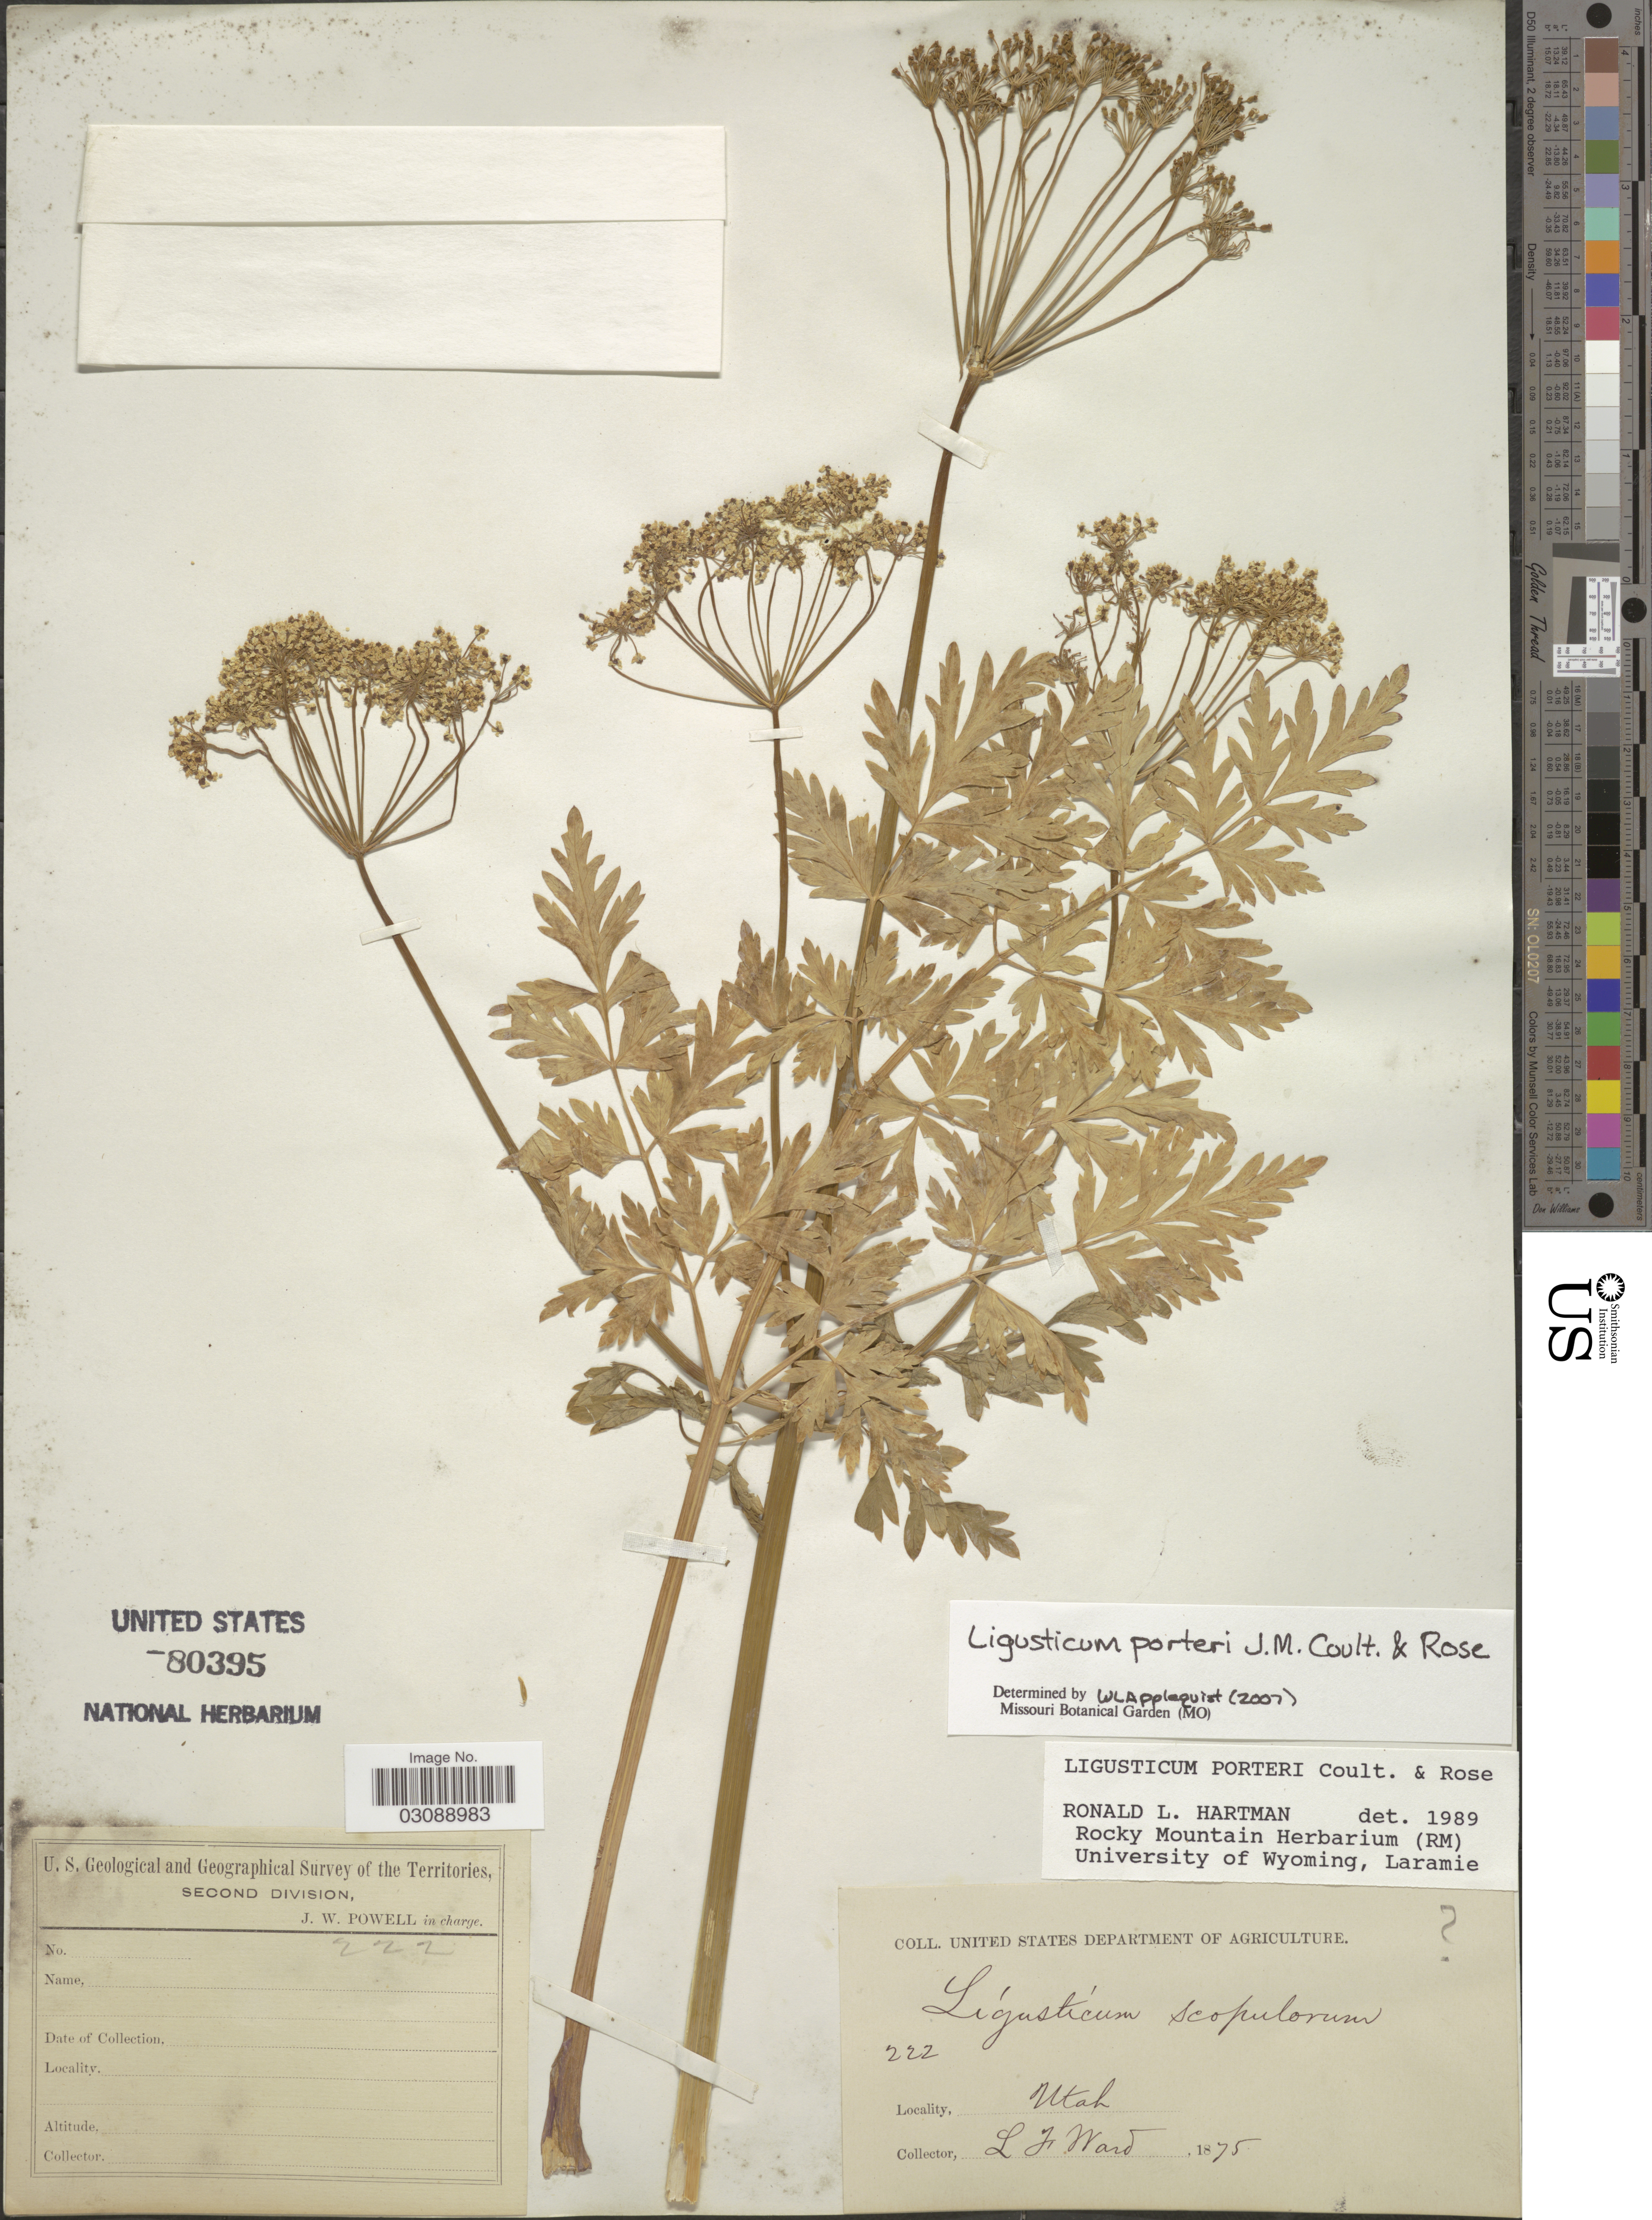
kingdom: Plantae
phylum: Tracheophyta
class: Magnoliopsida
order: Apiales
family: Apiaceae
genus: Ligusticum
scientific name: Ligusticum porteri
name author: J.M. Coult. & Rose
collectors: L. Ward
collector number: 222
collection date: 1875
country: United States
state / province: Utah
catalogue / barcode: US 80395